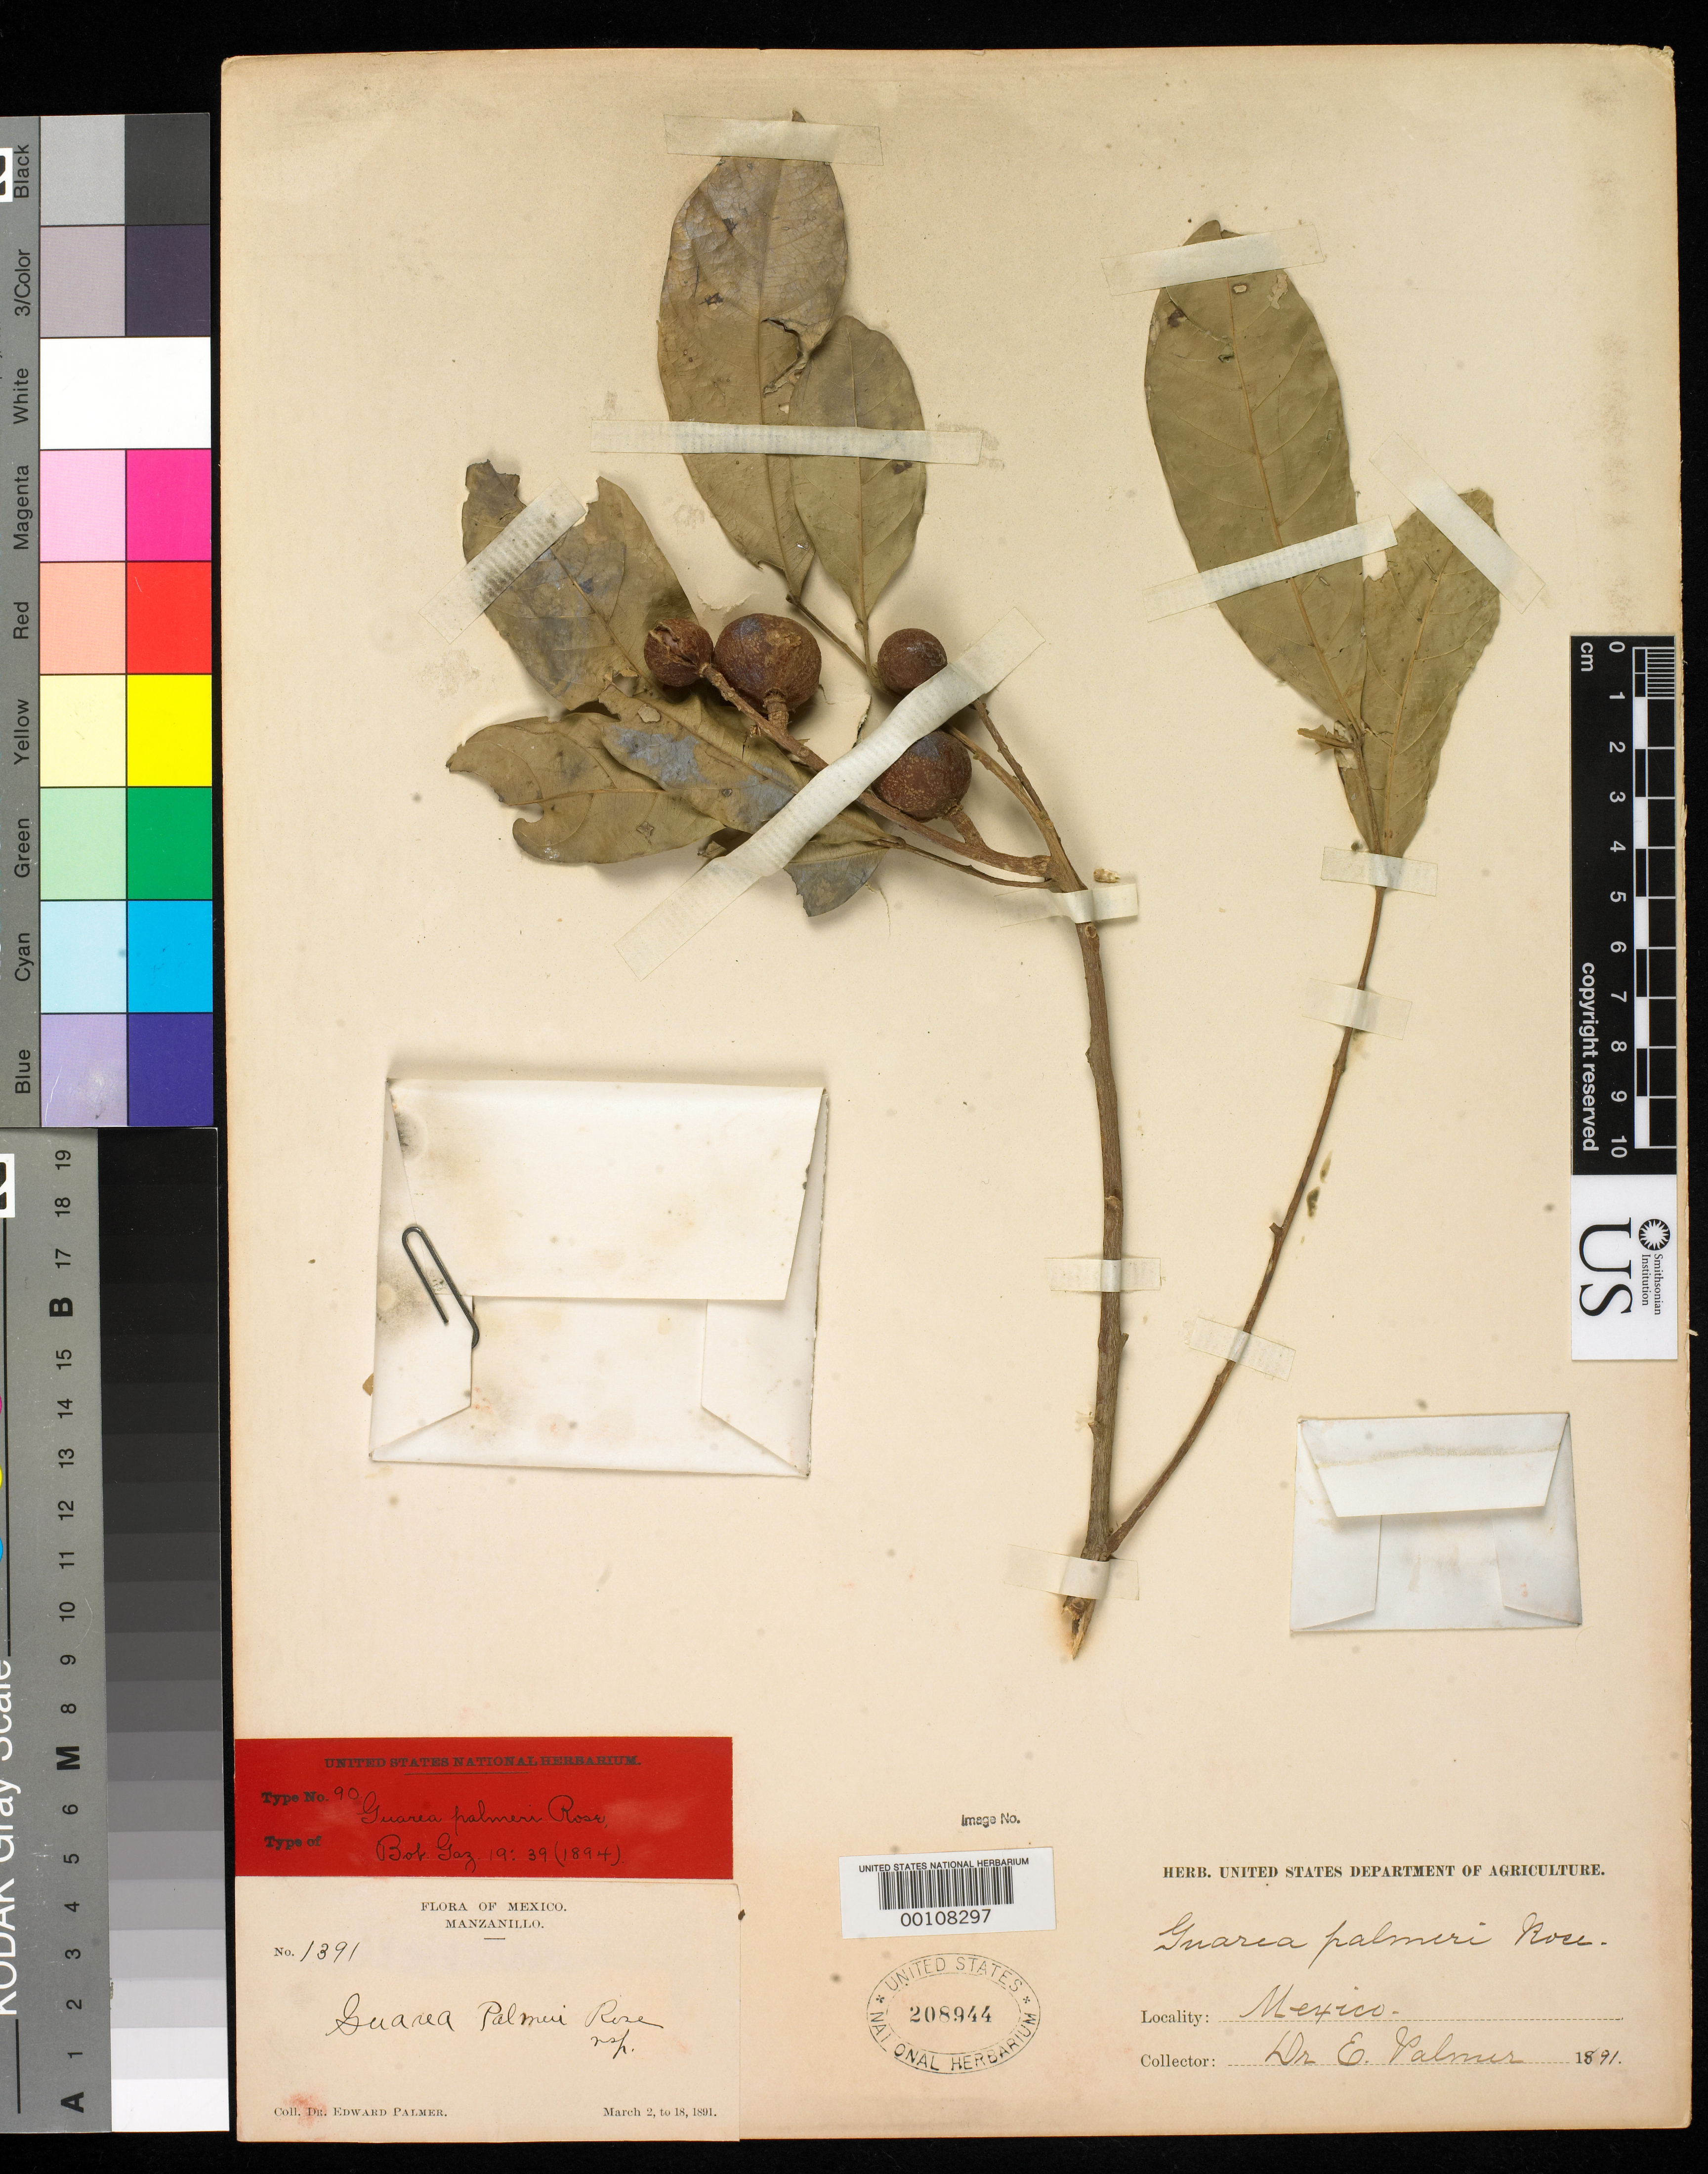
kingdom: Plantae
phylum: Tracheophyta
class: Magnoliopsida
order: Sapindales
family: Meliaceae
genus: Guarea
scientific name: Guarea palmeri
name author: Rose ex C. DC.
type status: Isotype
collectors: E. Palmer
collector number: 1391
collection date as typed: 02 Mar 1891 to 18 Mar 1891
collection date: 1891-03-02/1891-03-18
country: Mexico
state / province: Colima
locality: Manzanillo.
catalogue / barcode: US 208944